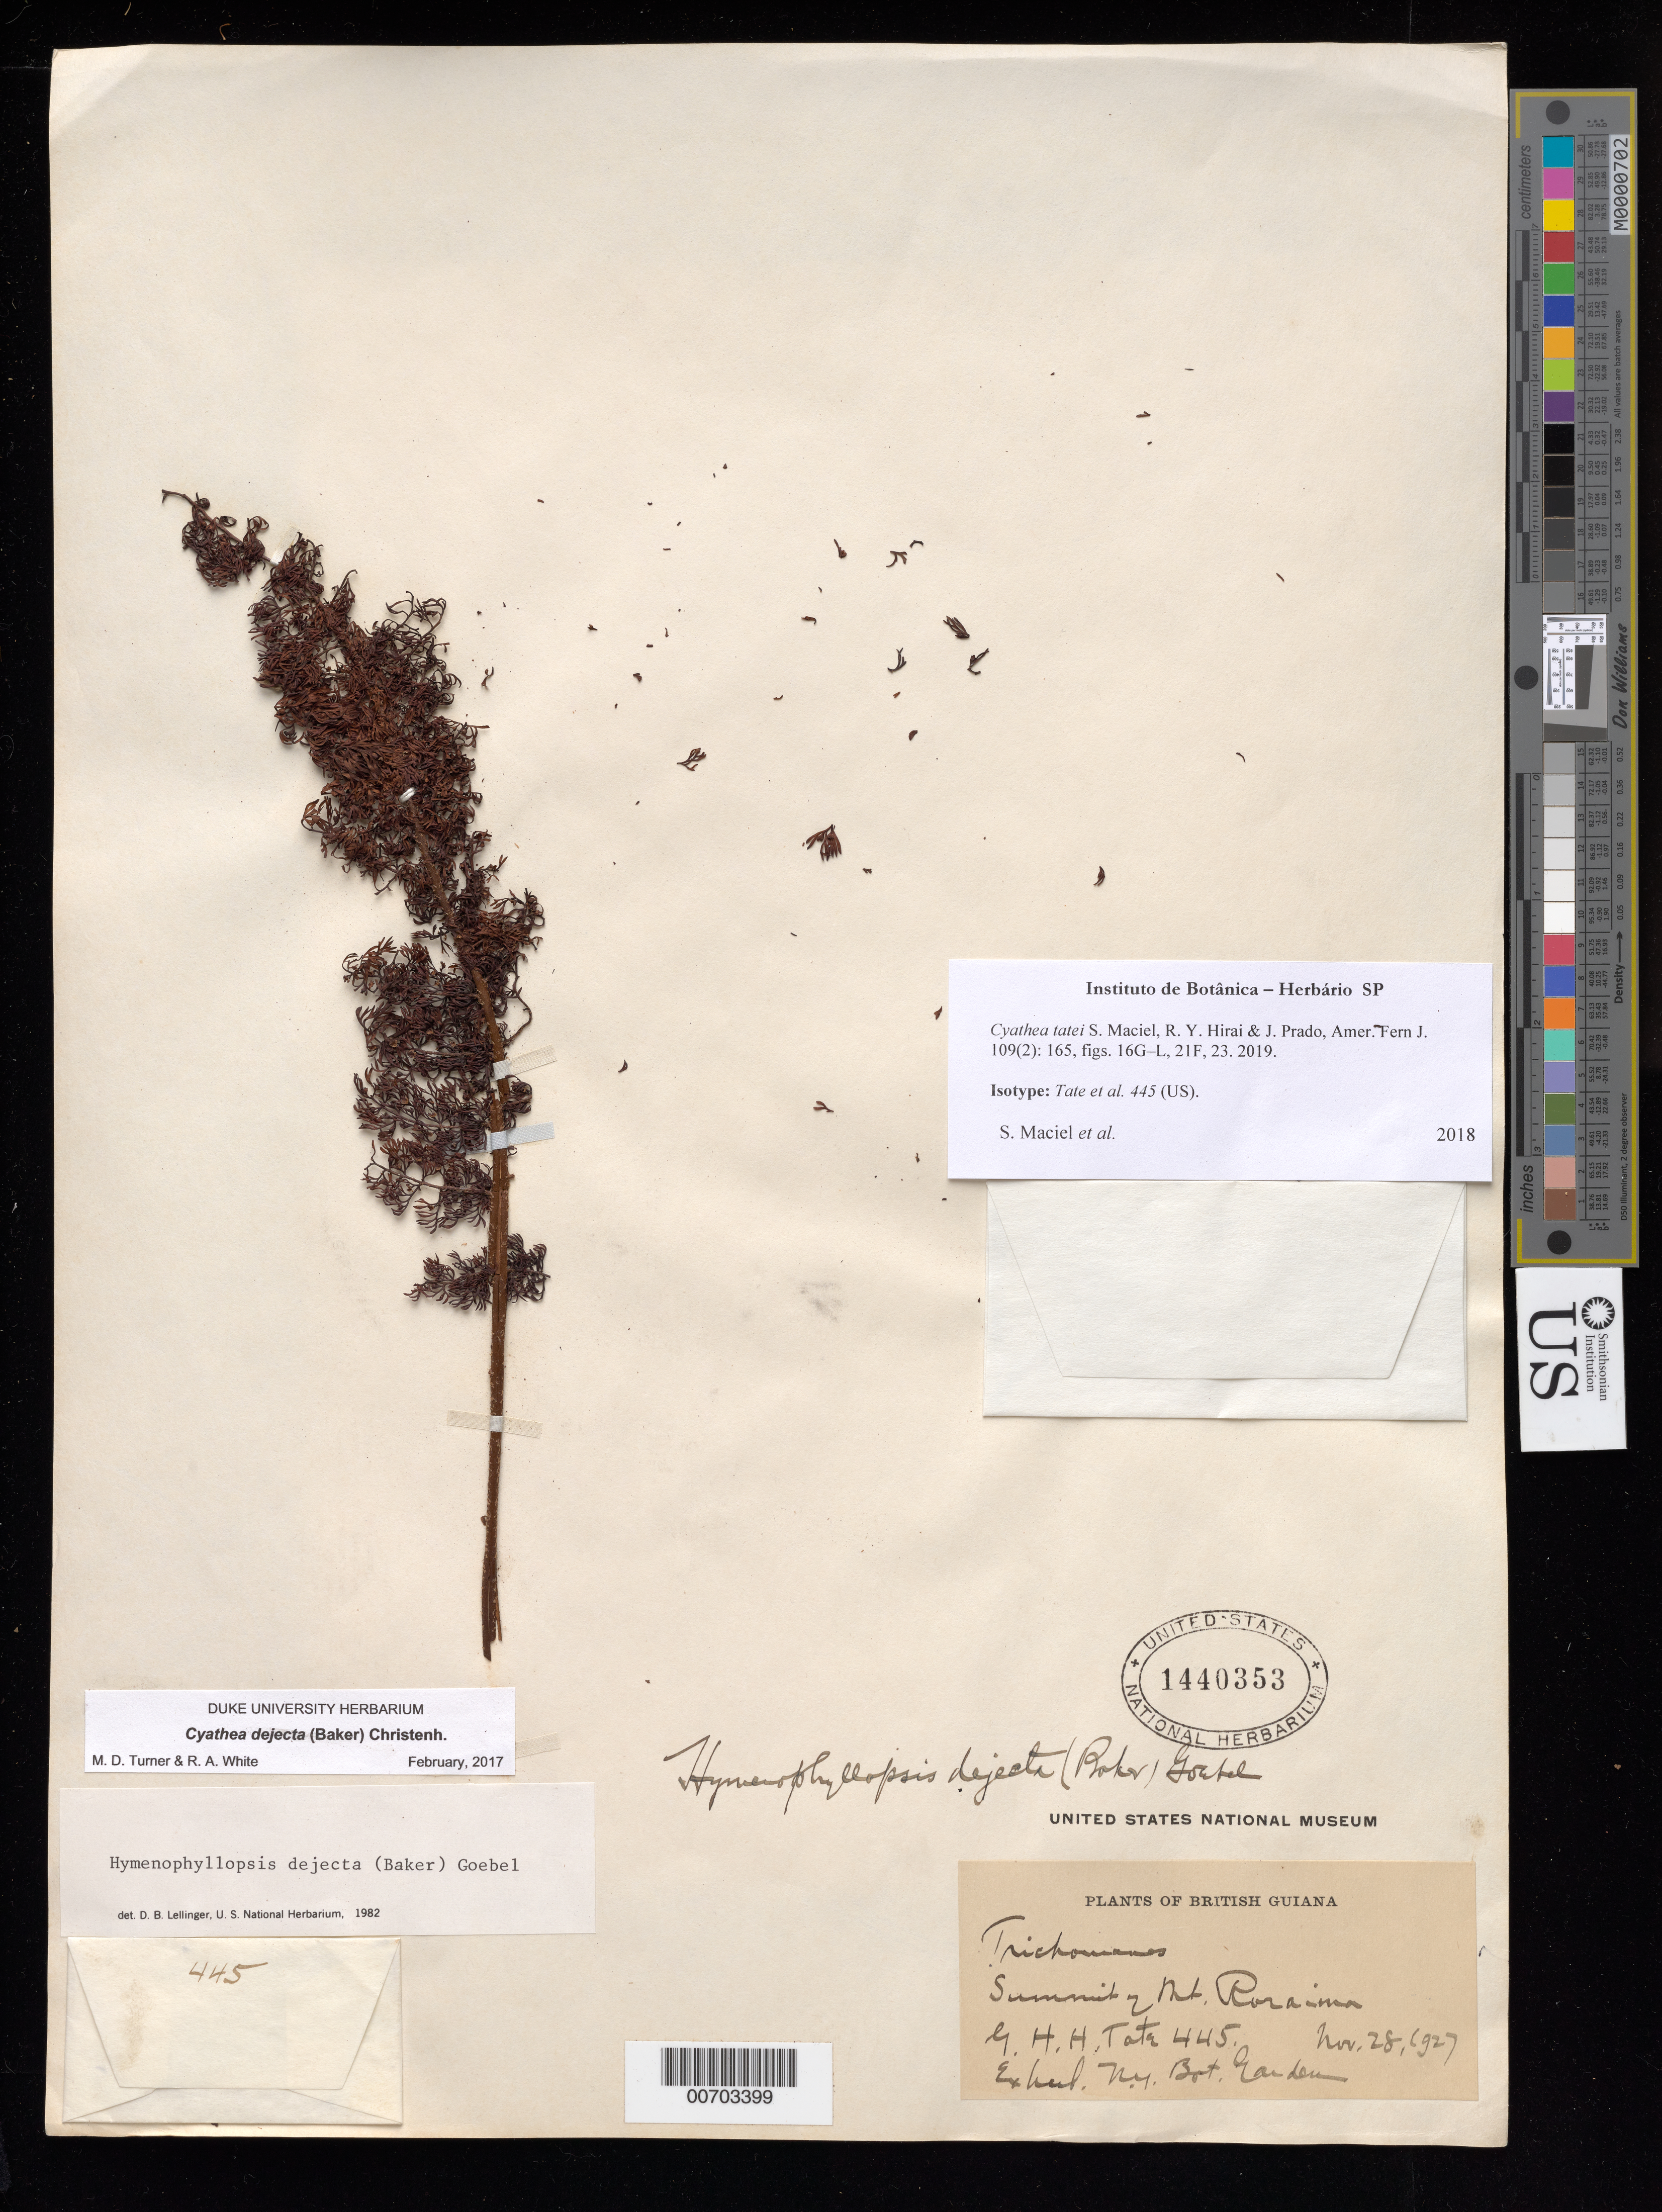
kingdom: Plantae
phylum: Tracheophyta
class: Polypodiopsida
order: Cyatheales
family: Cyatheaceae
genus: Cyathea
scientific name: Cyathea tatei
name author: S. Maciel et al.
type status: Isotype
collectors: G. H. H.Tate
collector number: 445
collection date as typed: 28-Nov-27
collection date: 1927-11-28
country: Guyana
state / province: Cuyuni-Mazaruni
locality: Summit of Mt. Roraima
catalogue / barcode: US 1440353